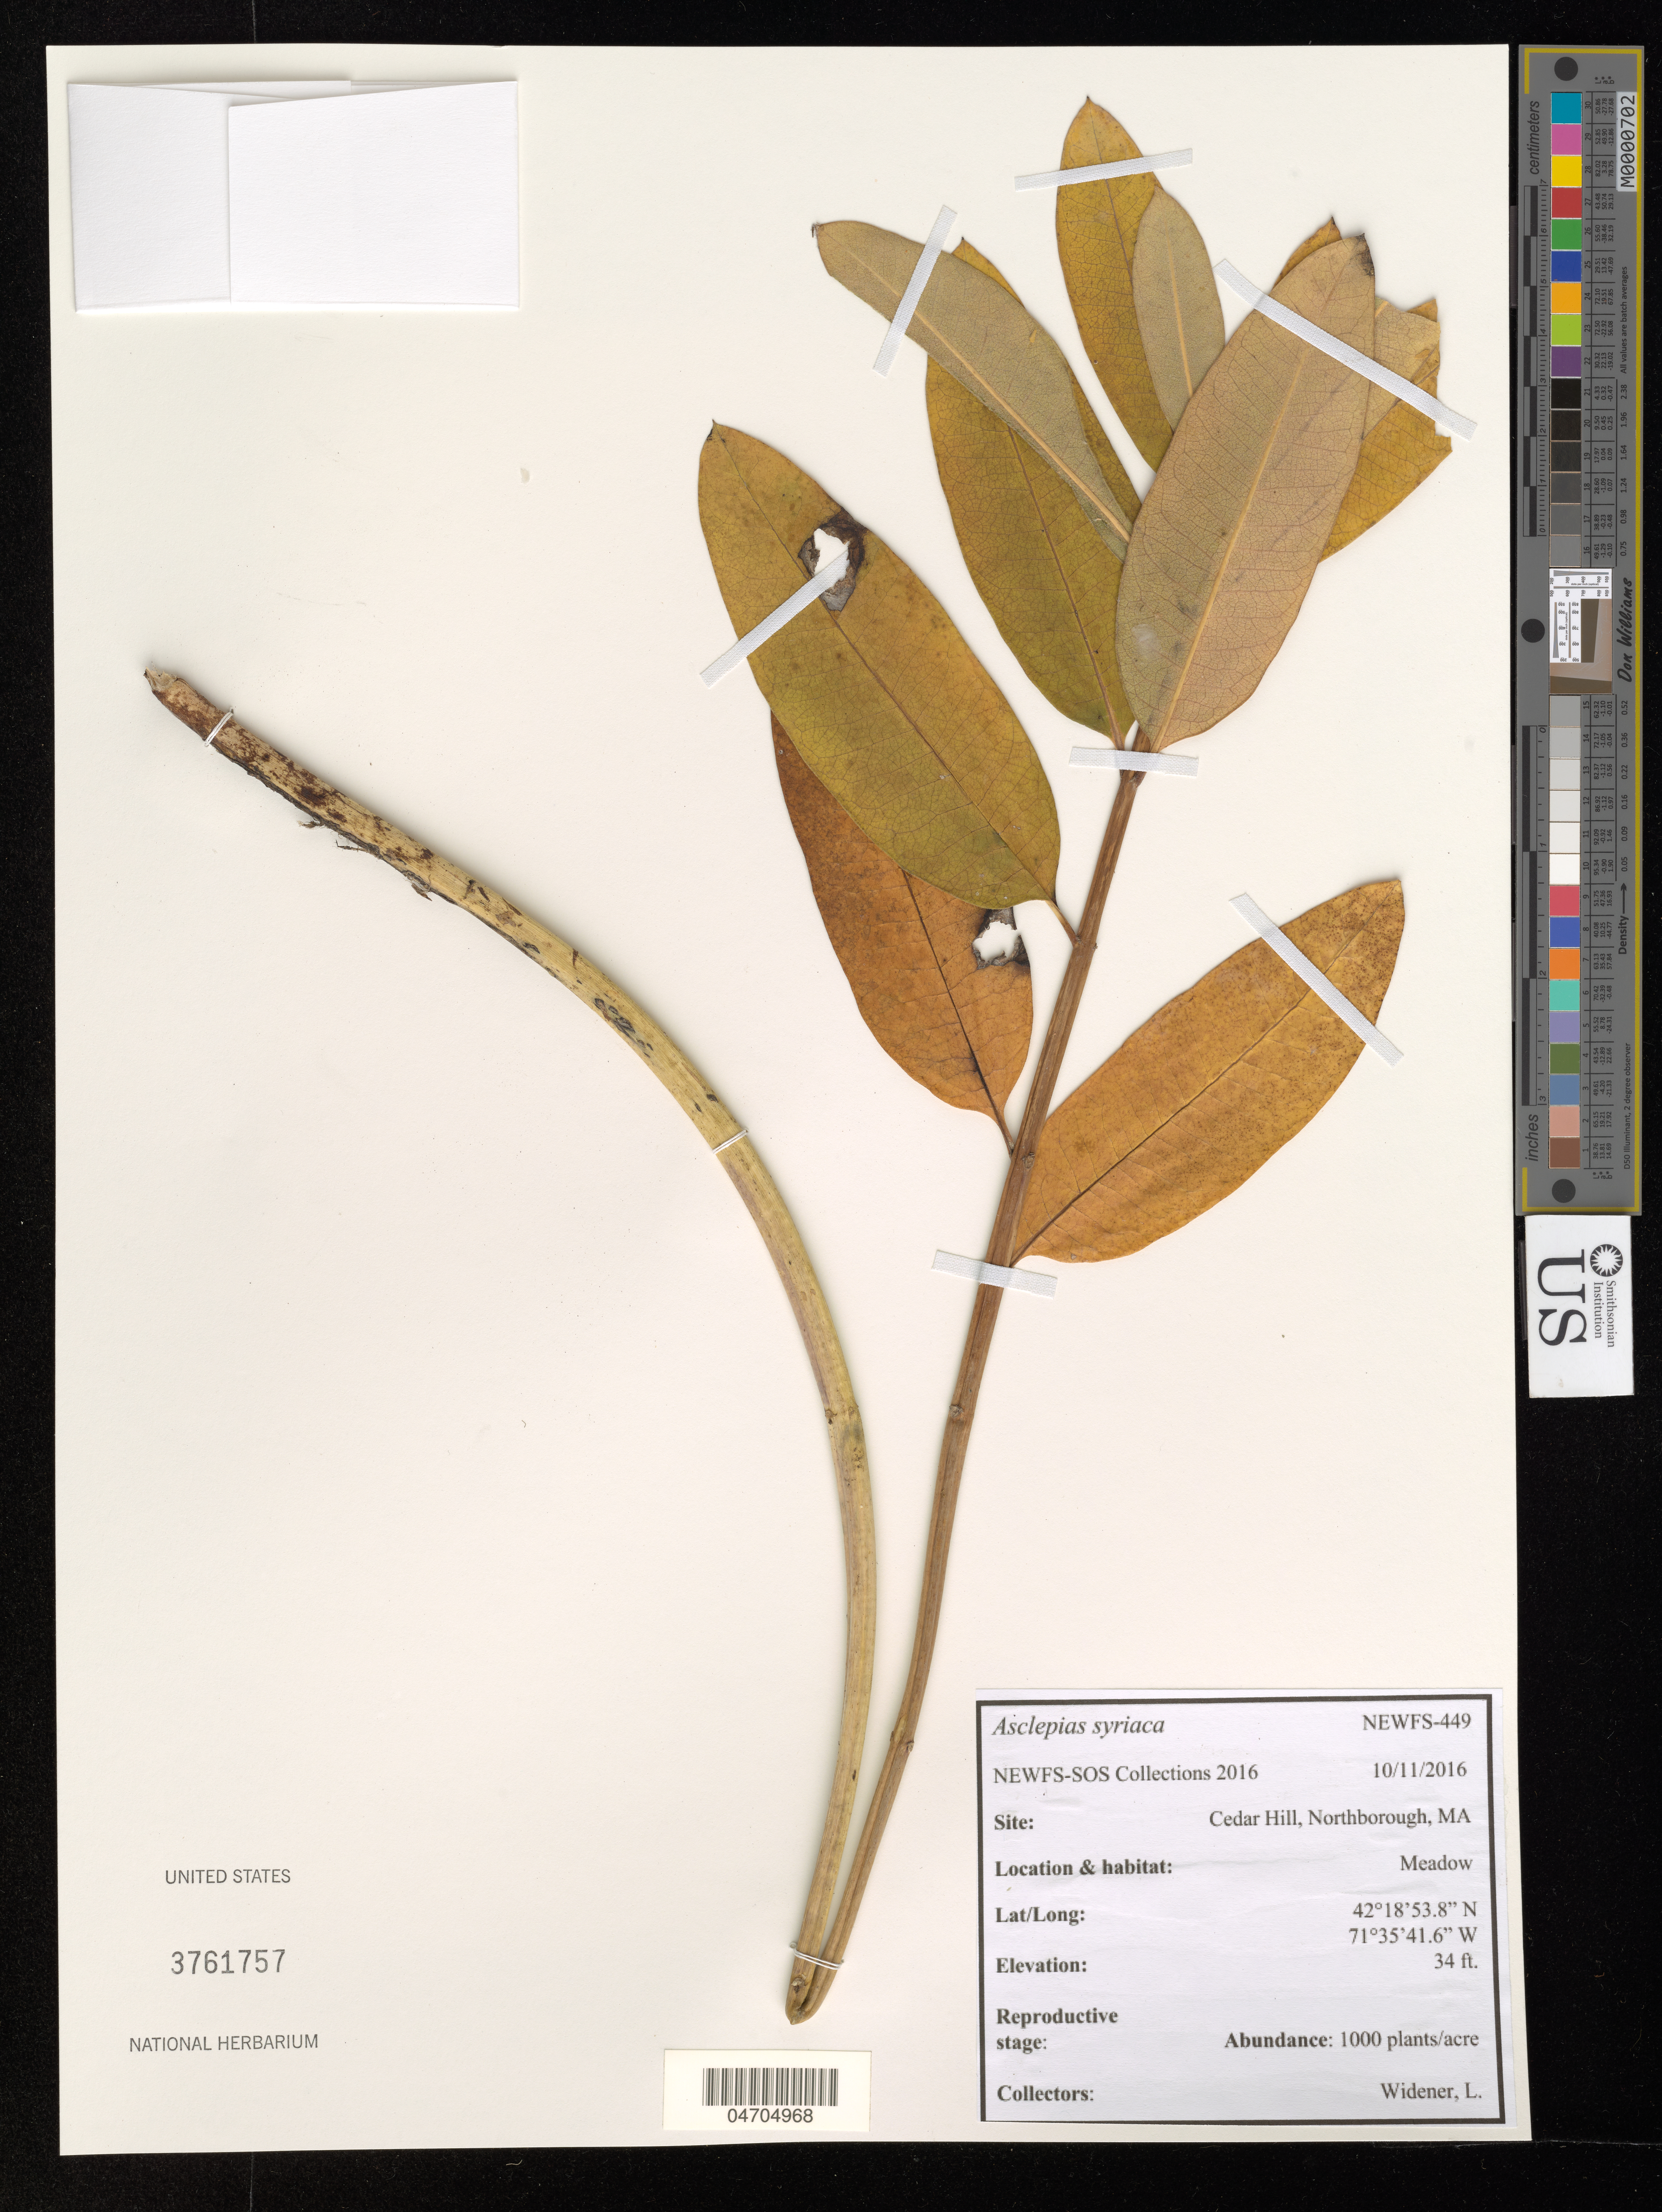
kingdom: Plantae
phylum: Tracheophyta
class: Magnoliopsida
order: Gentianales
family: Apocynaceae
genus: Asclepias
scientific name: Asclepias syriaca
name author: L.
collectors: L. Widener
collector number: NEWFS-449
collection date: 2016-10-11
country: United States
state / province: Massachusetts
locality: Cedar Hill, Northborough. Meadow.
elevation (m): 10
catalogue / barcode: US 3761757